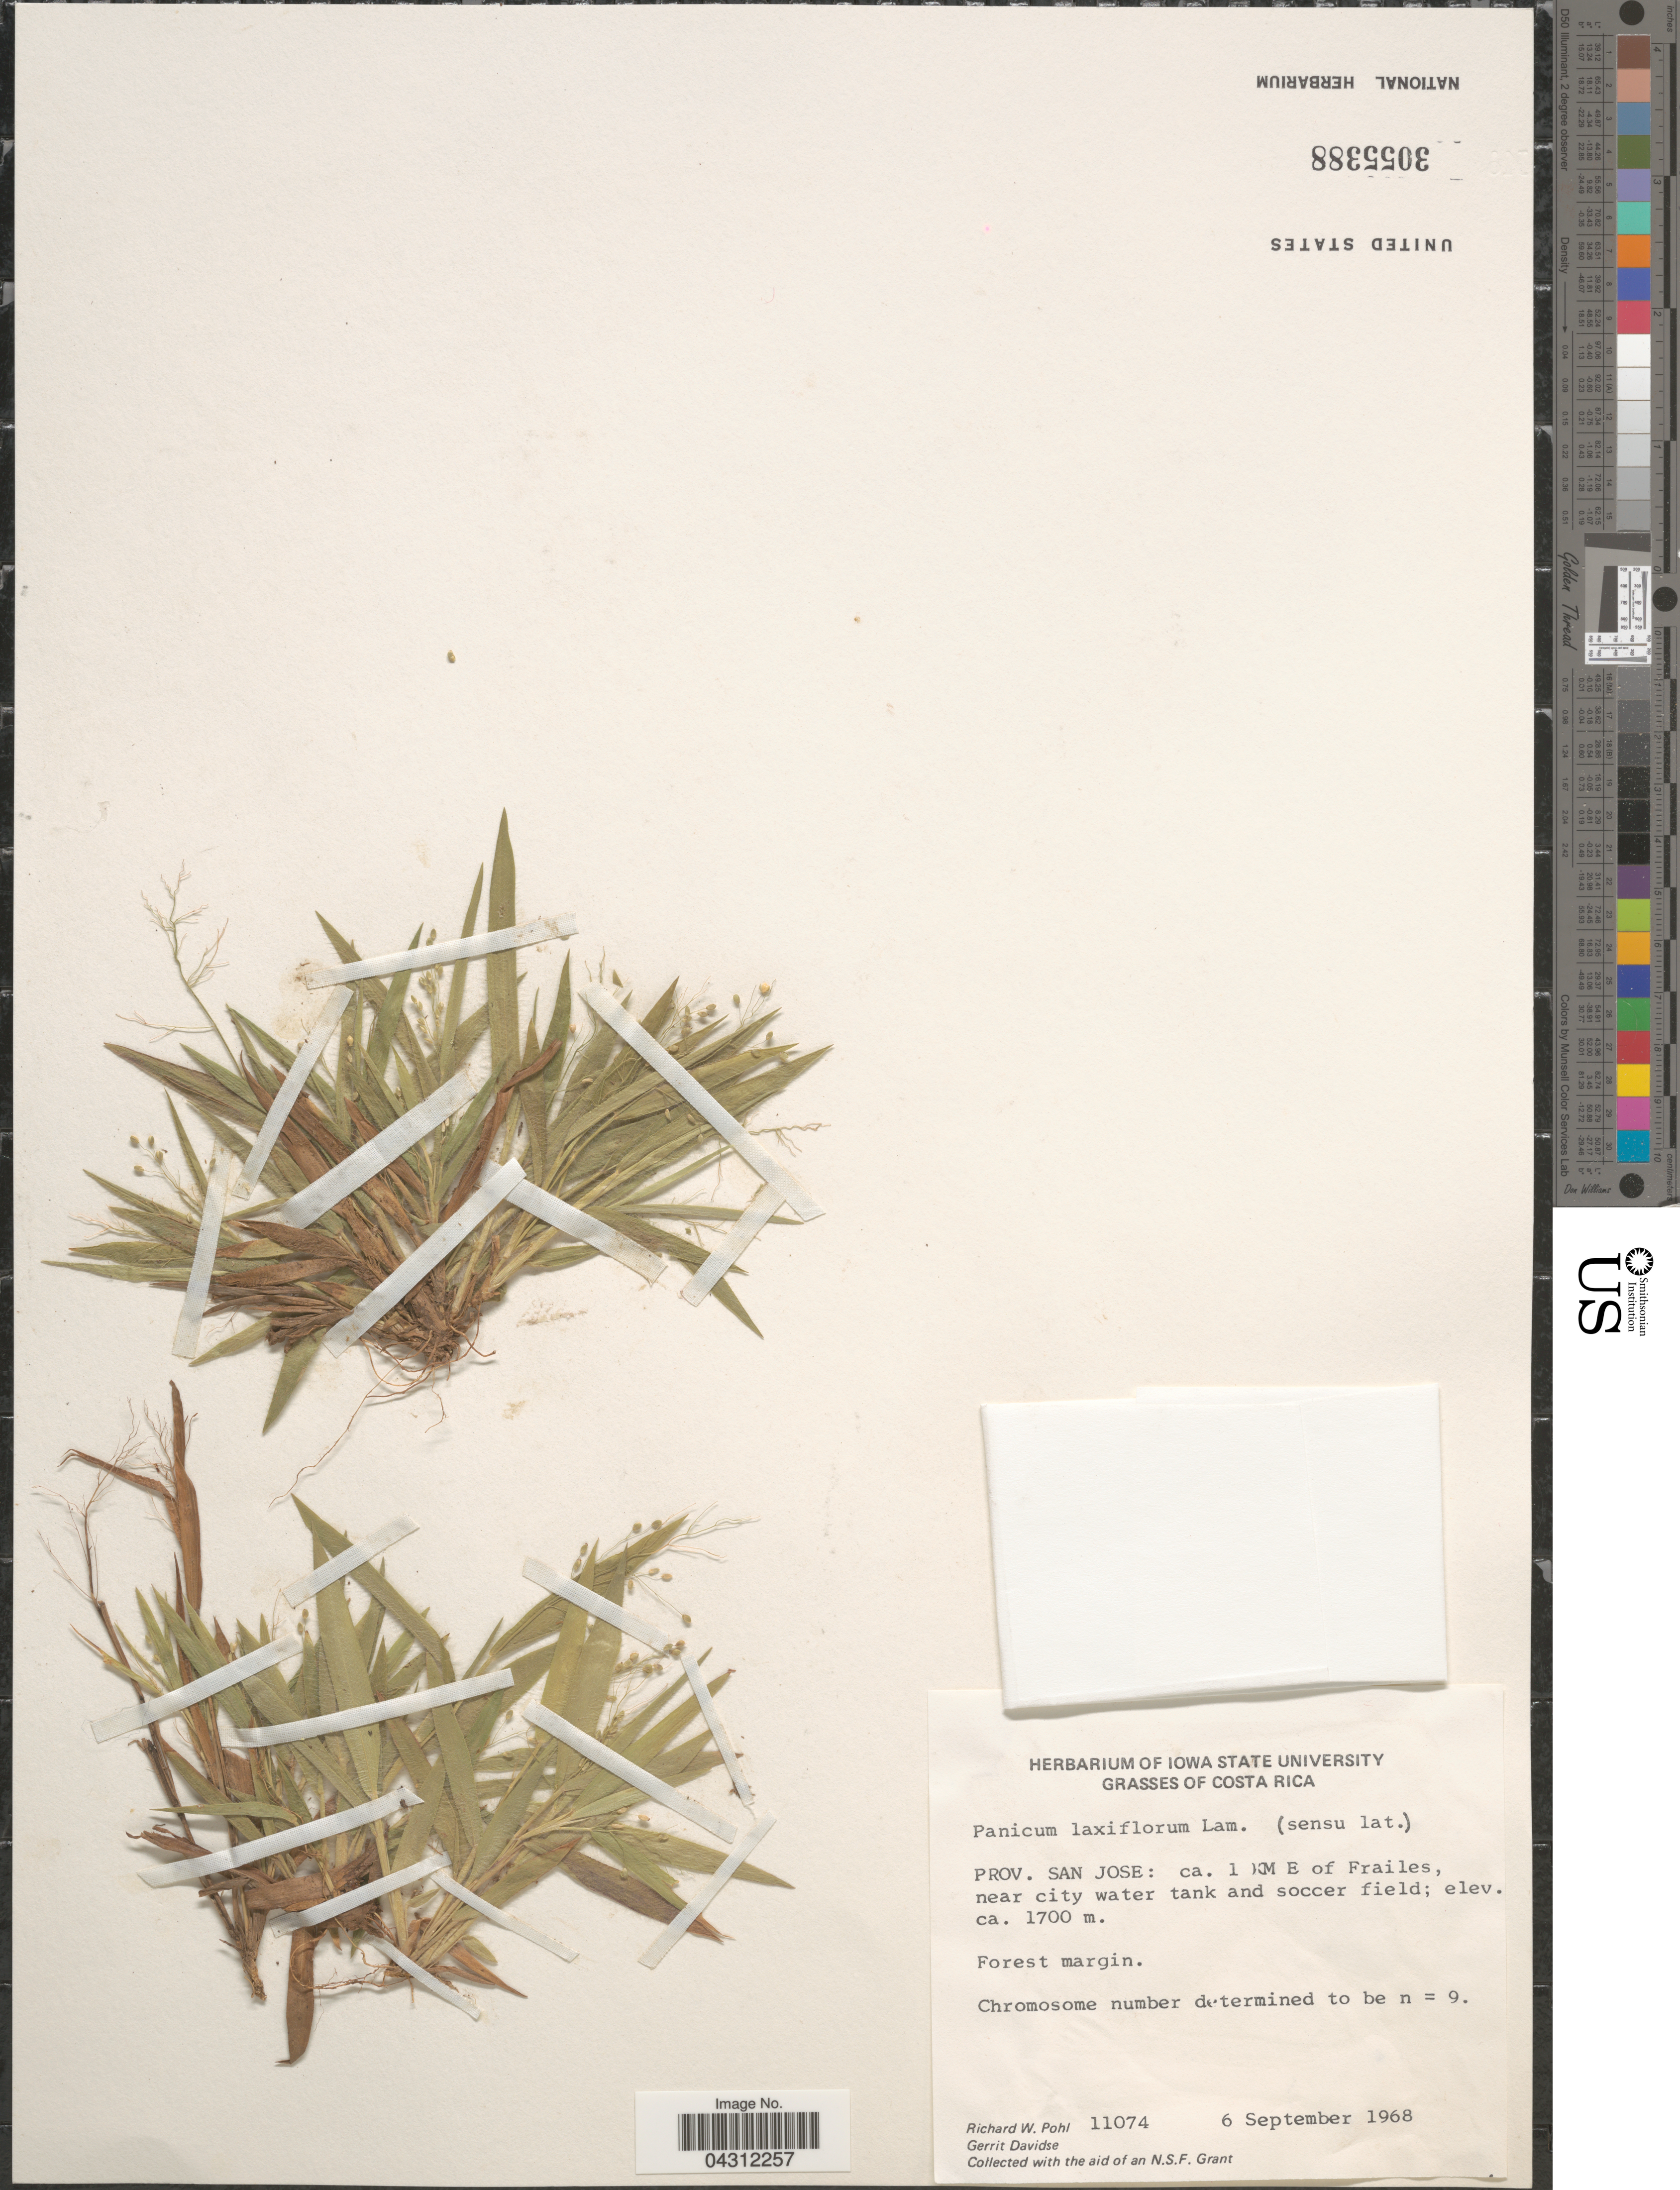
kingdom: Plantae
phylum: Tracheophyta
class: Liliopsida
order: Poales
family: Poaceae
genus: Dichanthelium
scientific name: Dichanthelium laxiflorum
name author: (Lam.) Gould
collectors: R. W. Pohl & G. Davidse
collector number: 11074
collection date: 1968-09-06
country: Costa Rica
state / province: San José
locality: Ca. 1 KM E of Frailes, near city water tank and soccer field.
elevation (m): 1700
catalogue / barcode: US 3055388